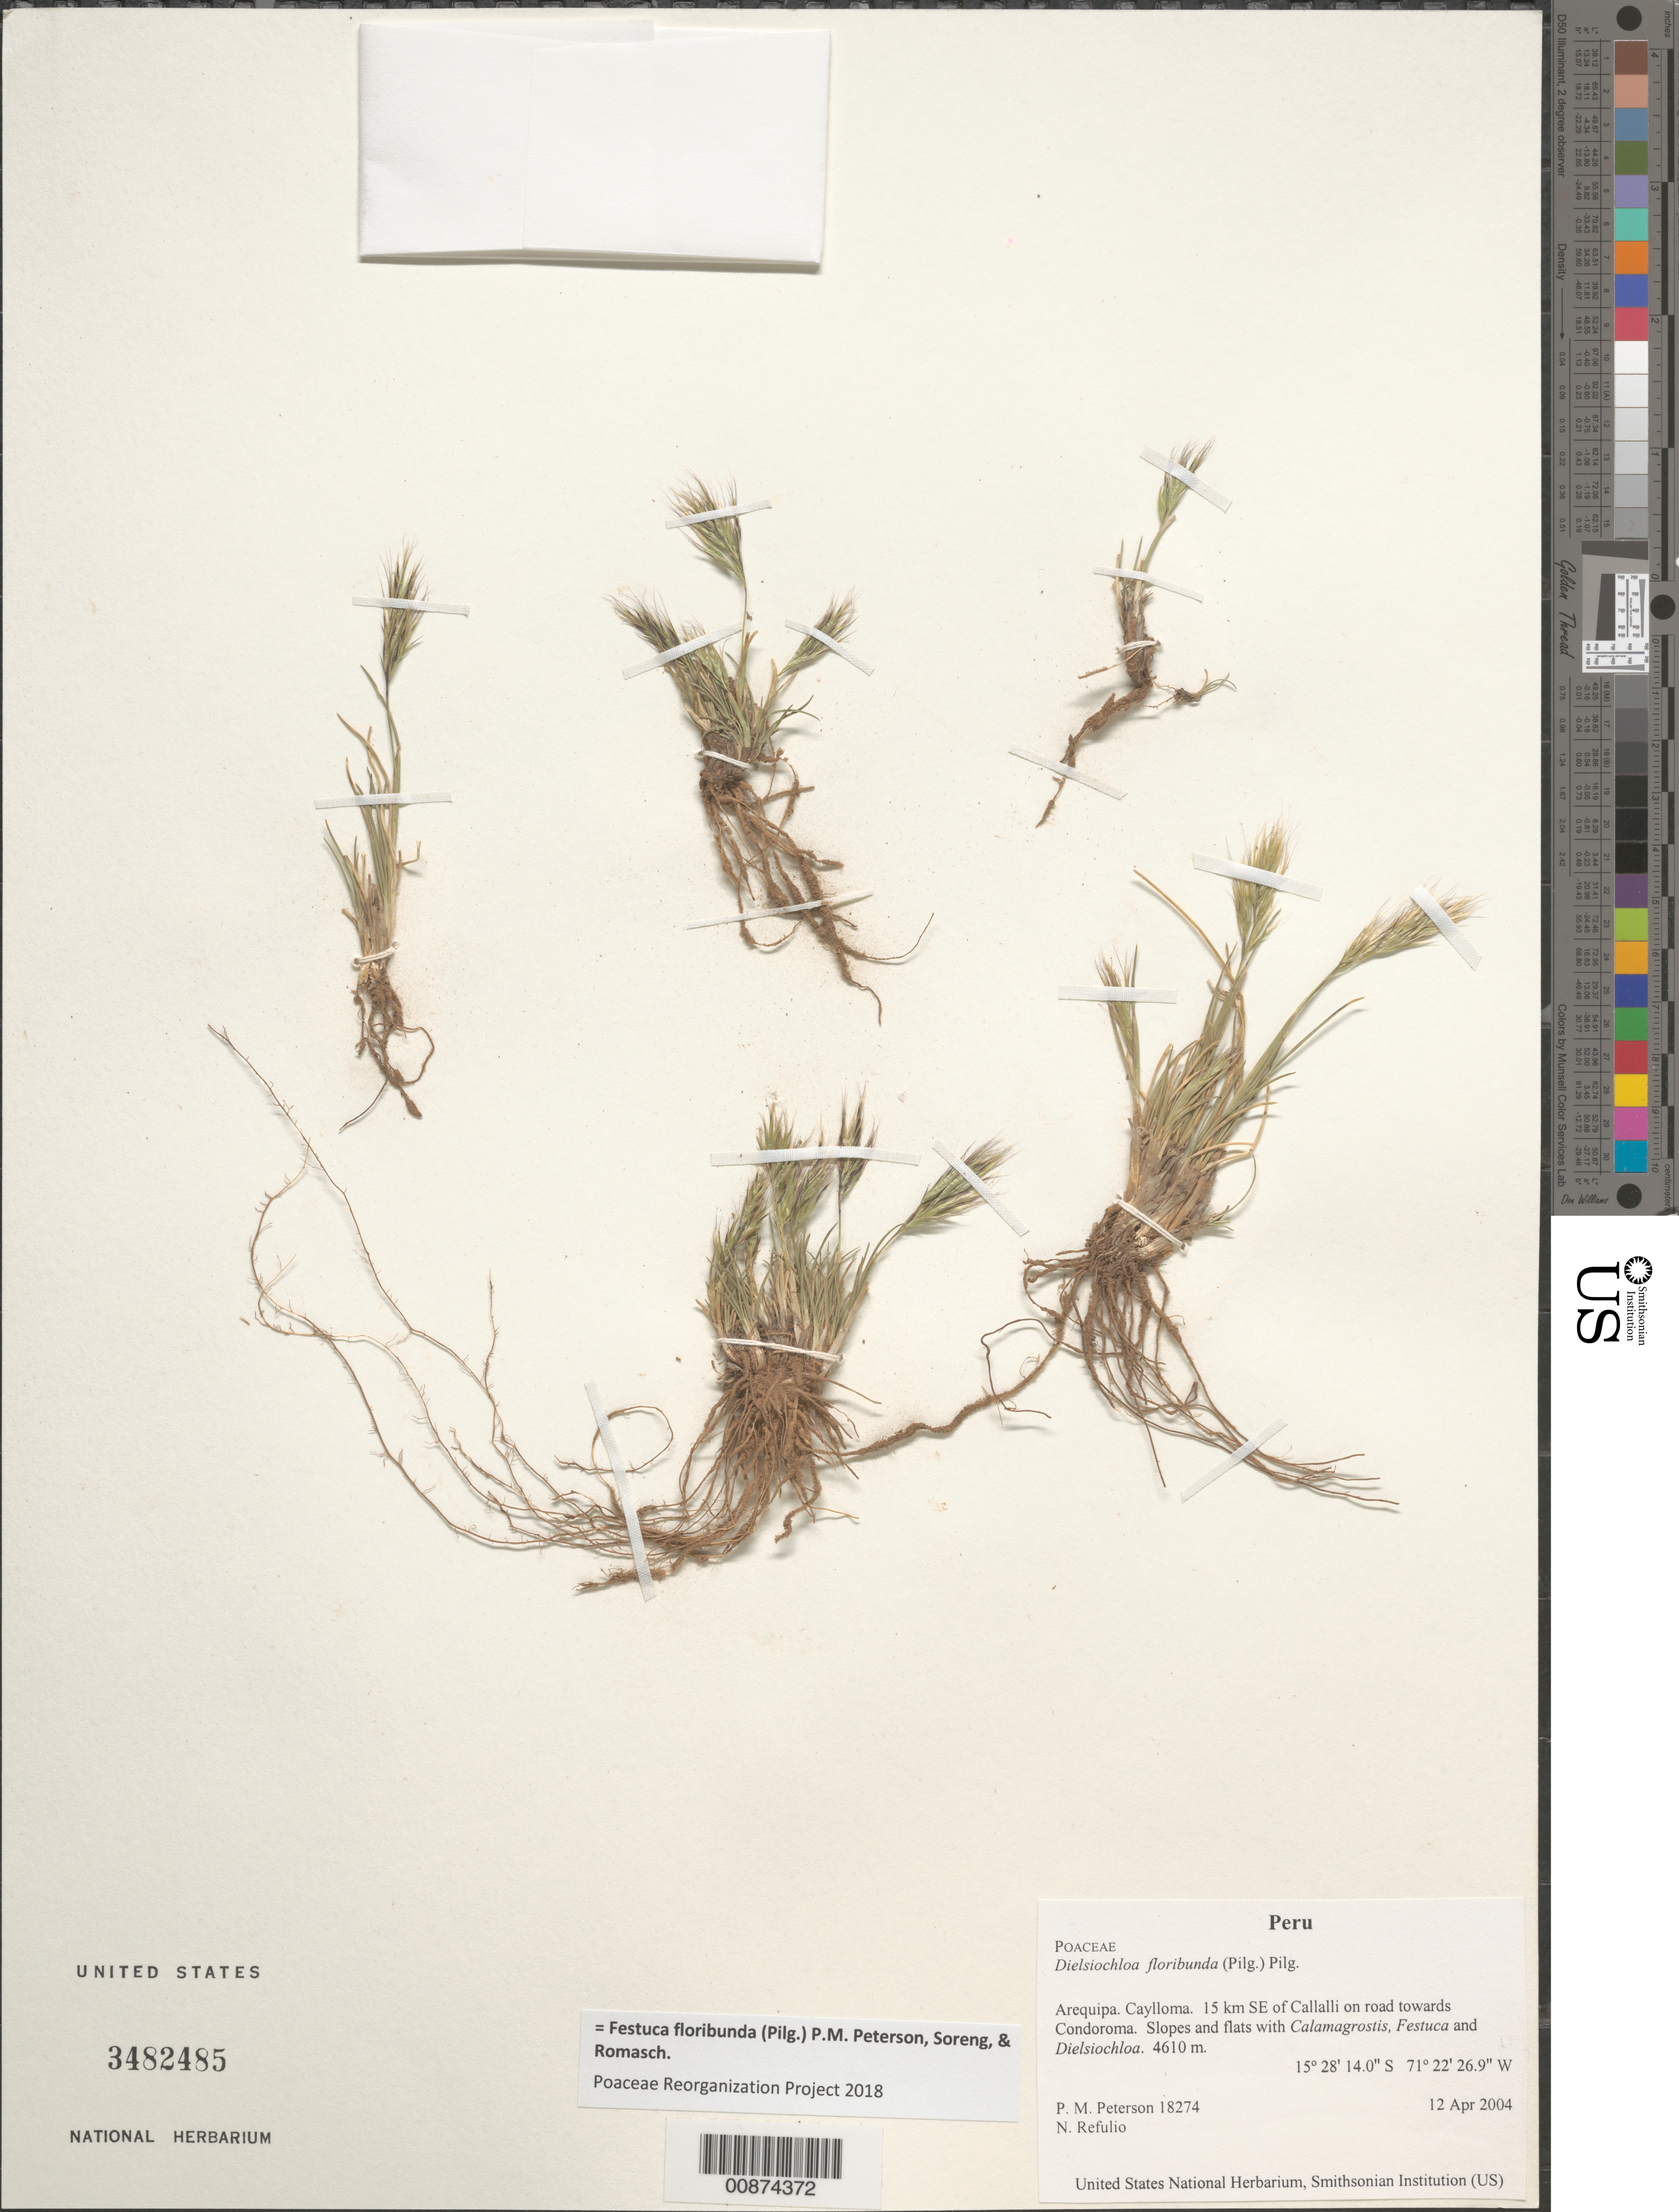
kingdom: Plantae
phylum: Tracheophyta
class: Liliopsida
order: Poales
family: Poaceae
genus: Festuca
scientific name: Festuca floribunda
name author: (Pilg.) P.M. Peterson et al.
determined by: Poaceae Reorganization Project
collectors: P. M. Peterson & N. Refulio-Rodríguez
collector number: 18274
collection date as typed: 12 Apr 2004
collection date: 2004-04-12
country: Peru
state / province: Arequipa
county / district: Caylloma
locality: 15 km SE of Callalli on road towards Condoroma. Slopes and flats with Calamagrostis, Festuca and Dielsiochloa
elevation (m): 4610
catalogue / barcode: US 3482485